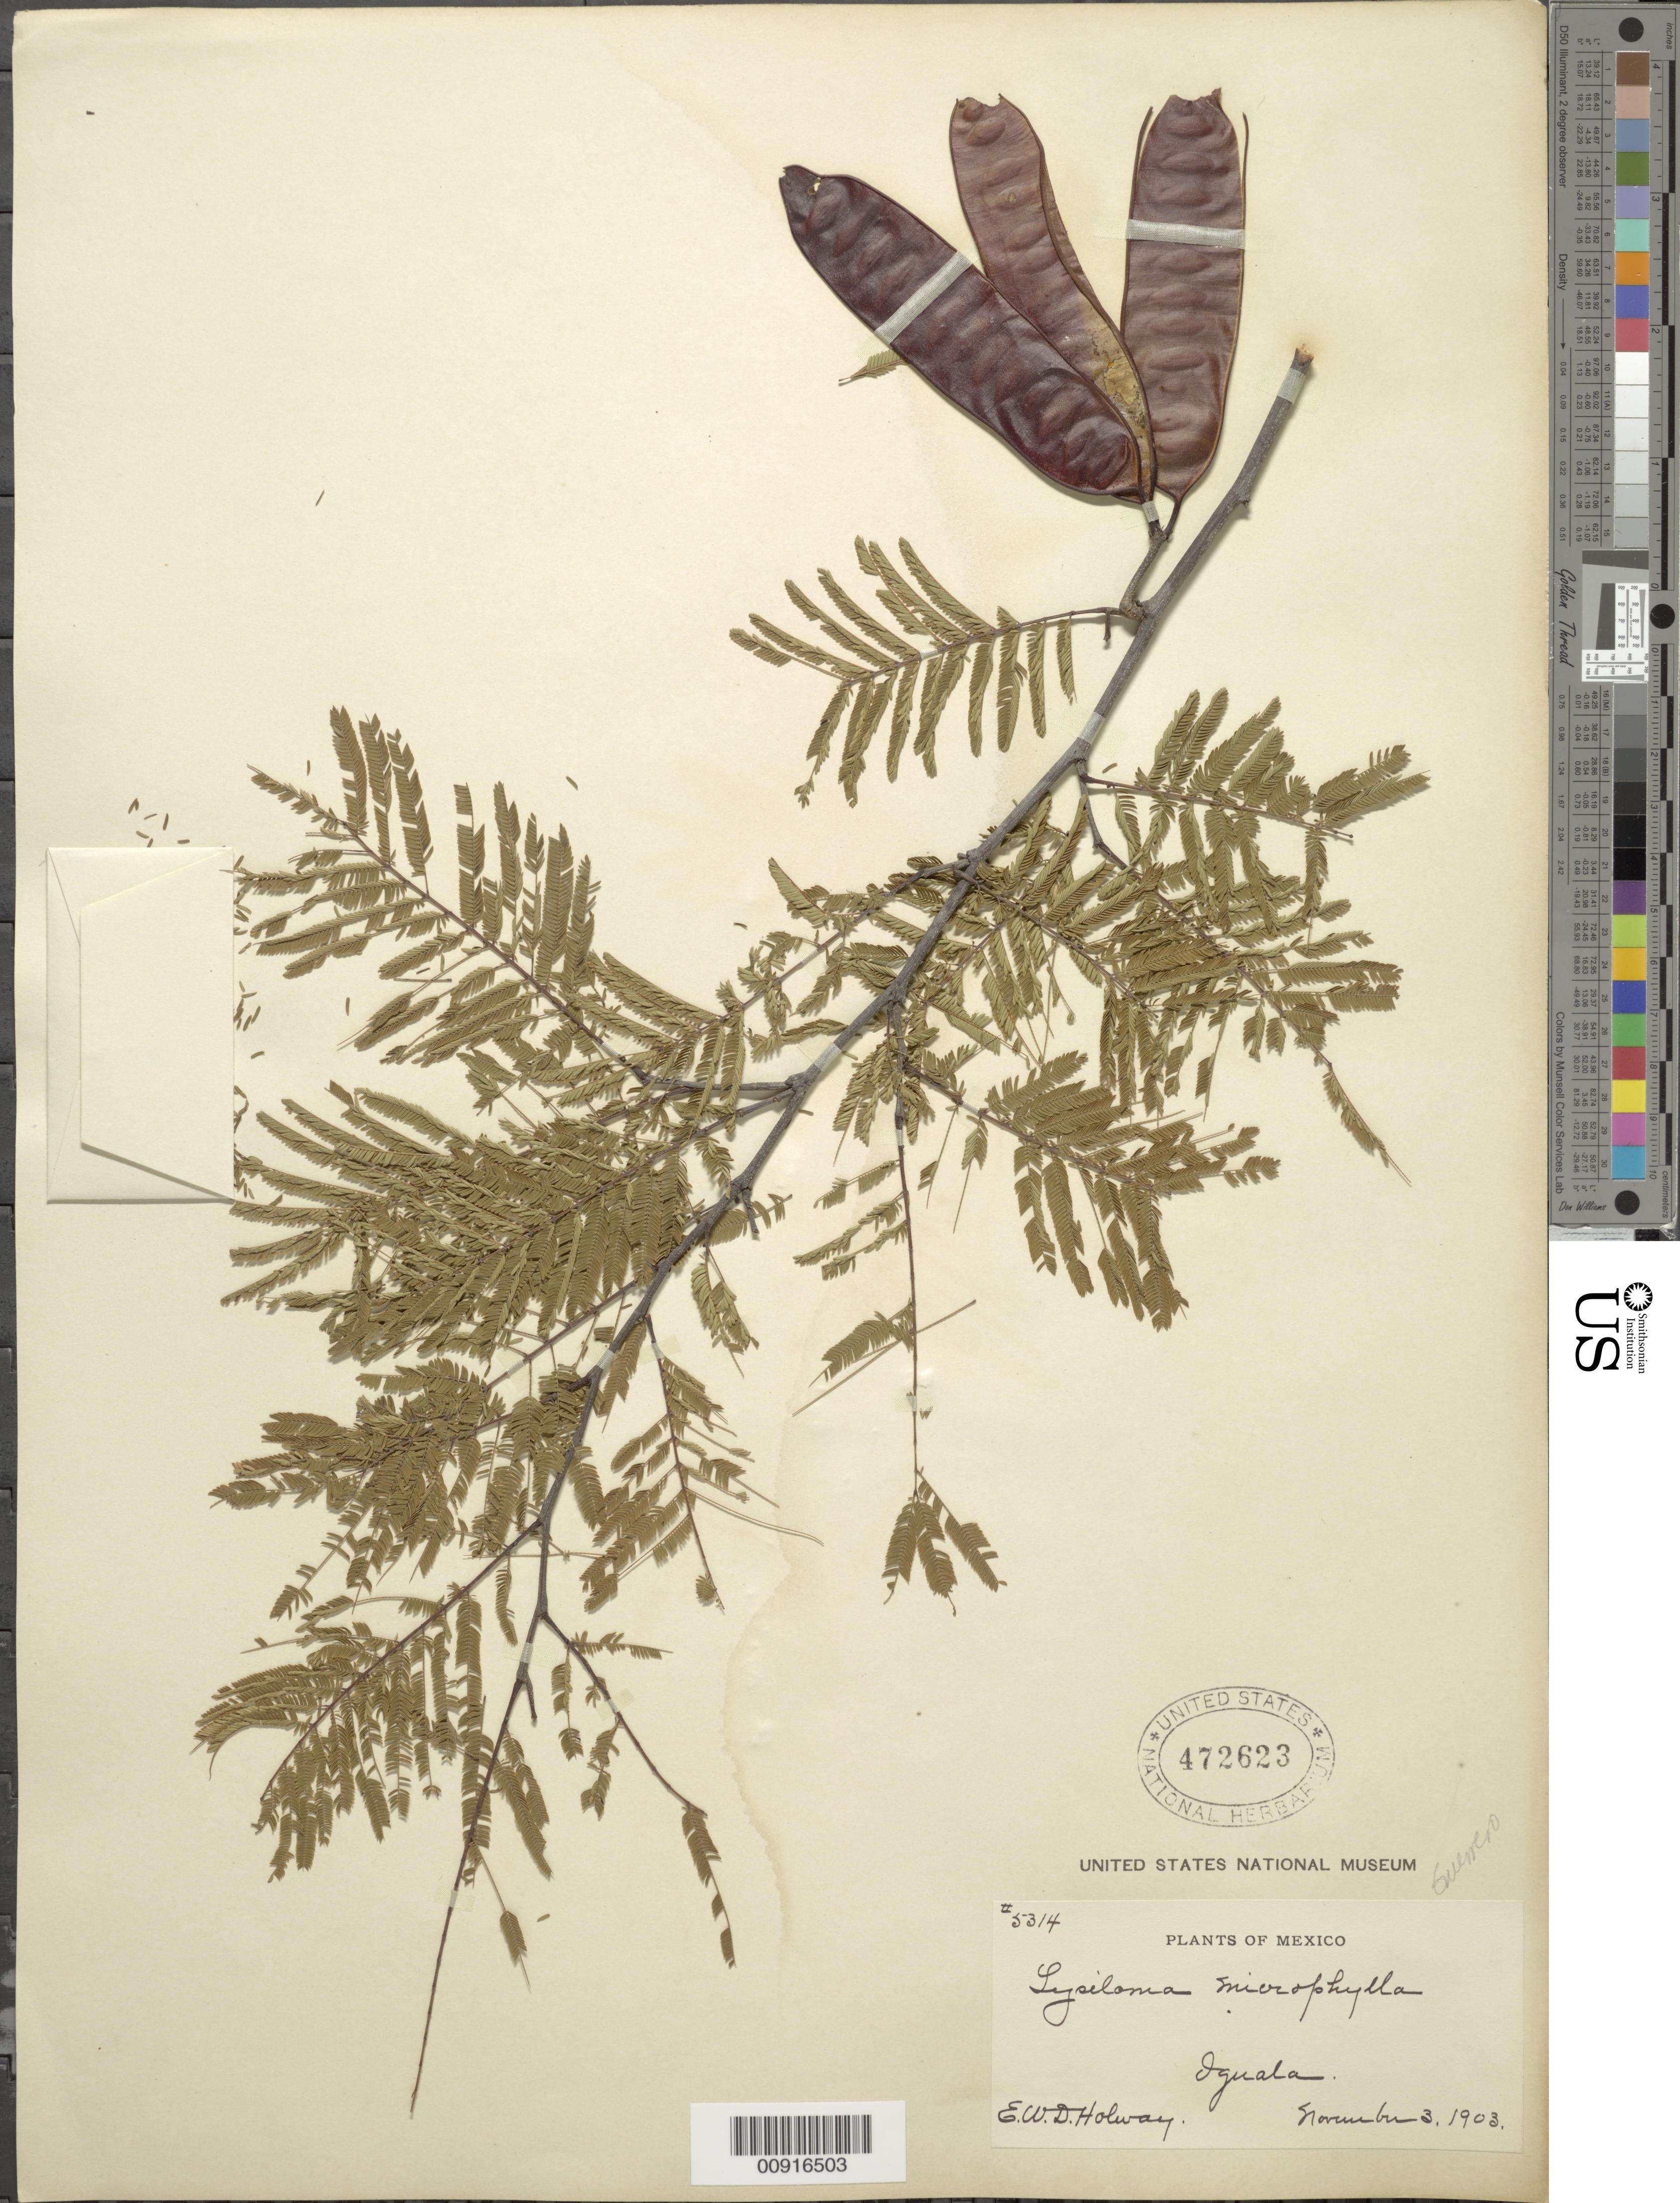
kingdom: Plantae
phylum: Tracheophyta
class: Magnoliopsida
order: Fabales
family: Fabaceae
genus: Lysiloma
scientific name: Lysiloma microphyllum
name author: Benth.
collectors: E. W. D. Holway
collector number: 5314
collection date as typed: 03 Nov 1903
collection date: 1903-11-03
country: Mexico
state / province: Guerrero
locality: Iguala.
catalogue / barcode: US 472623